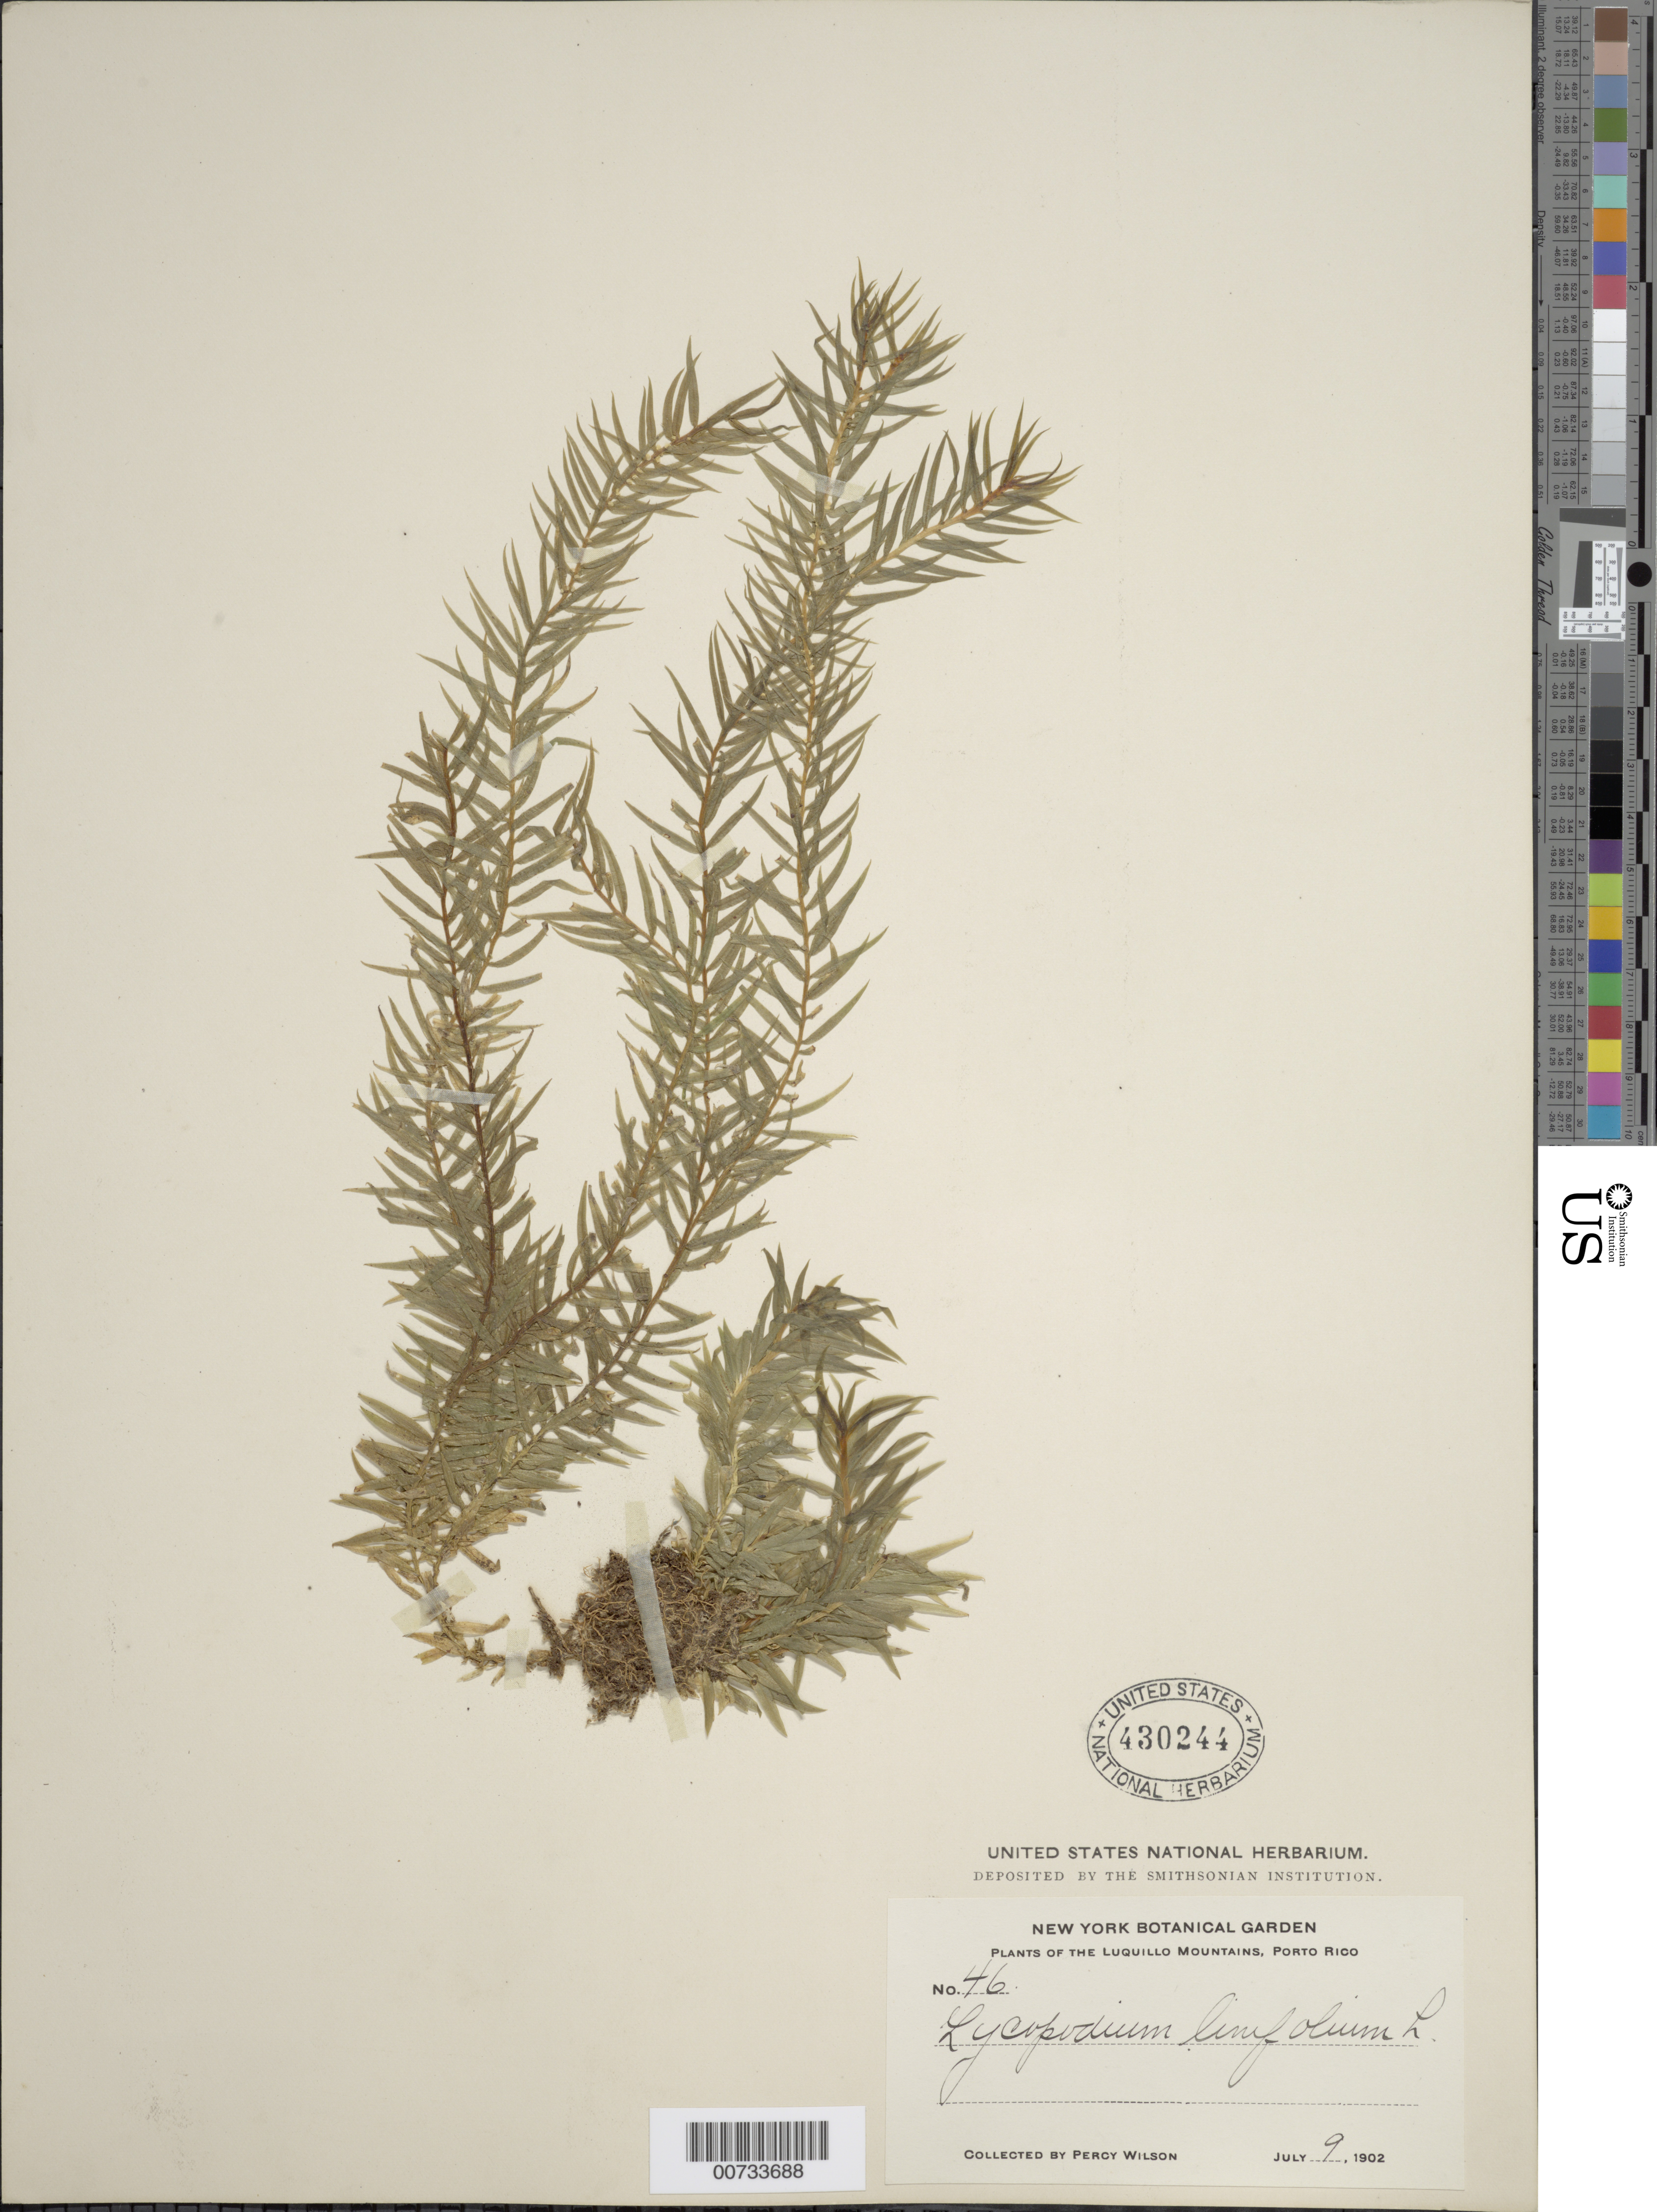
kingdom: Plantae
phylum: Tracheophyta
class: Lycopodiopsida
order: Lycopodiales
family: Lycopodiaceae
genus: Phlegmariurus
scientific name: Phlegmariurus linifolius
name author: (L.) B. Øllg.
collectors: P. Wilson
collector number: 46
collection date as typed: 09 Jul 1902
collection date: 1902-07-09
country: Puerto Rico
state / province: Luquillo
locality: Luquillo Mts.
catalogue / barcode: US 430244